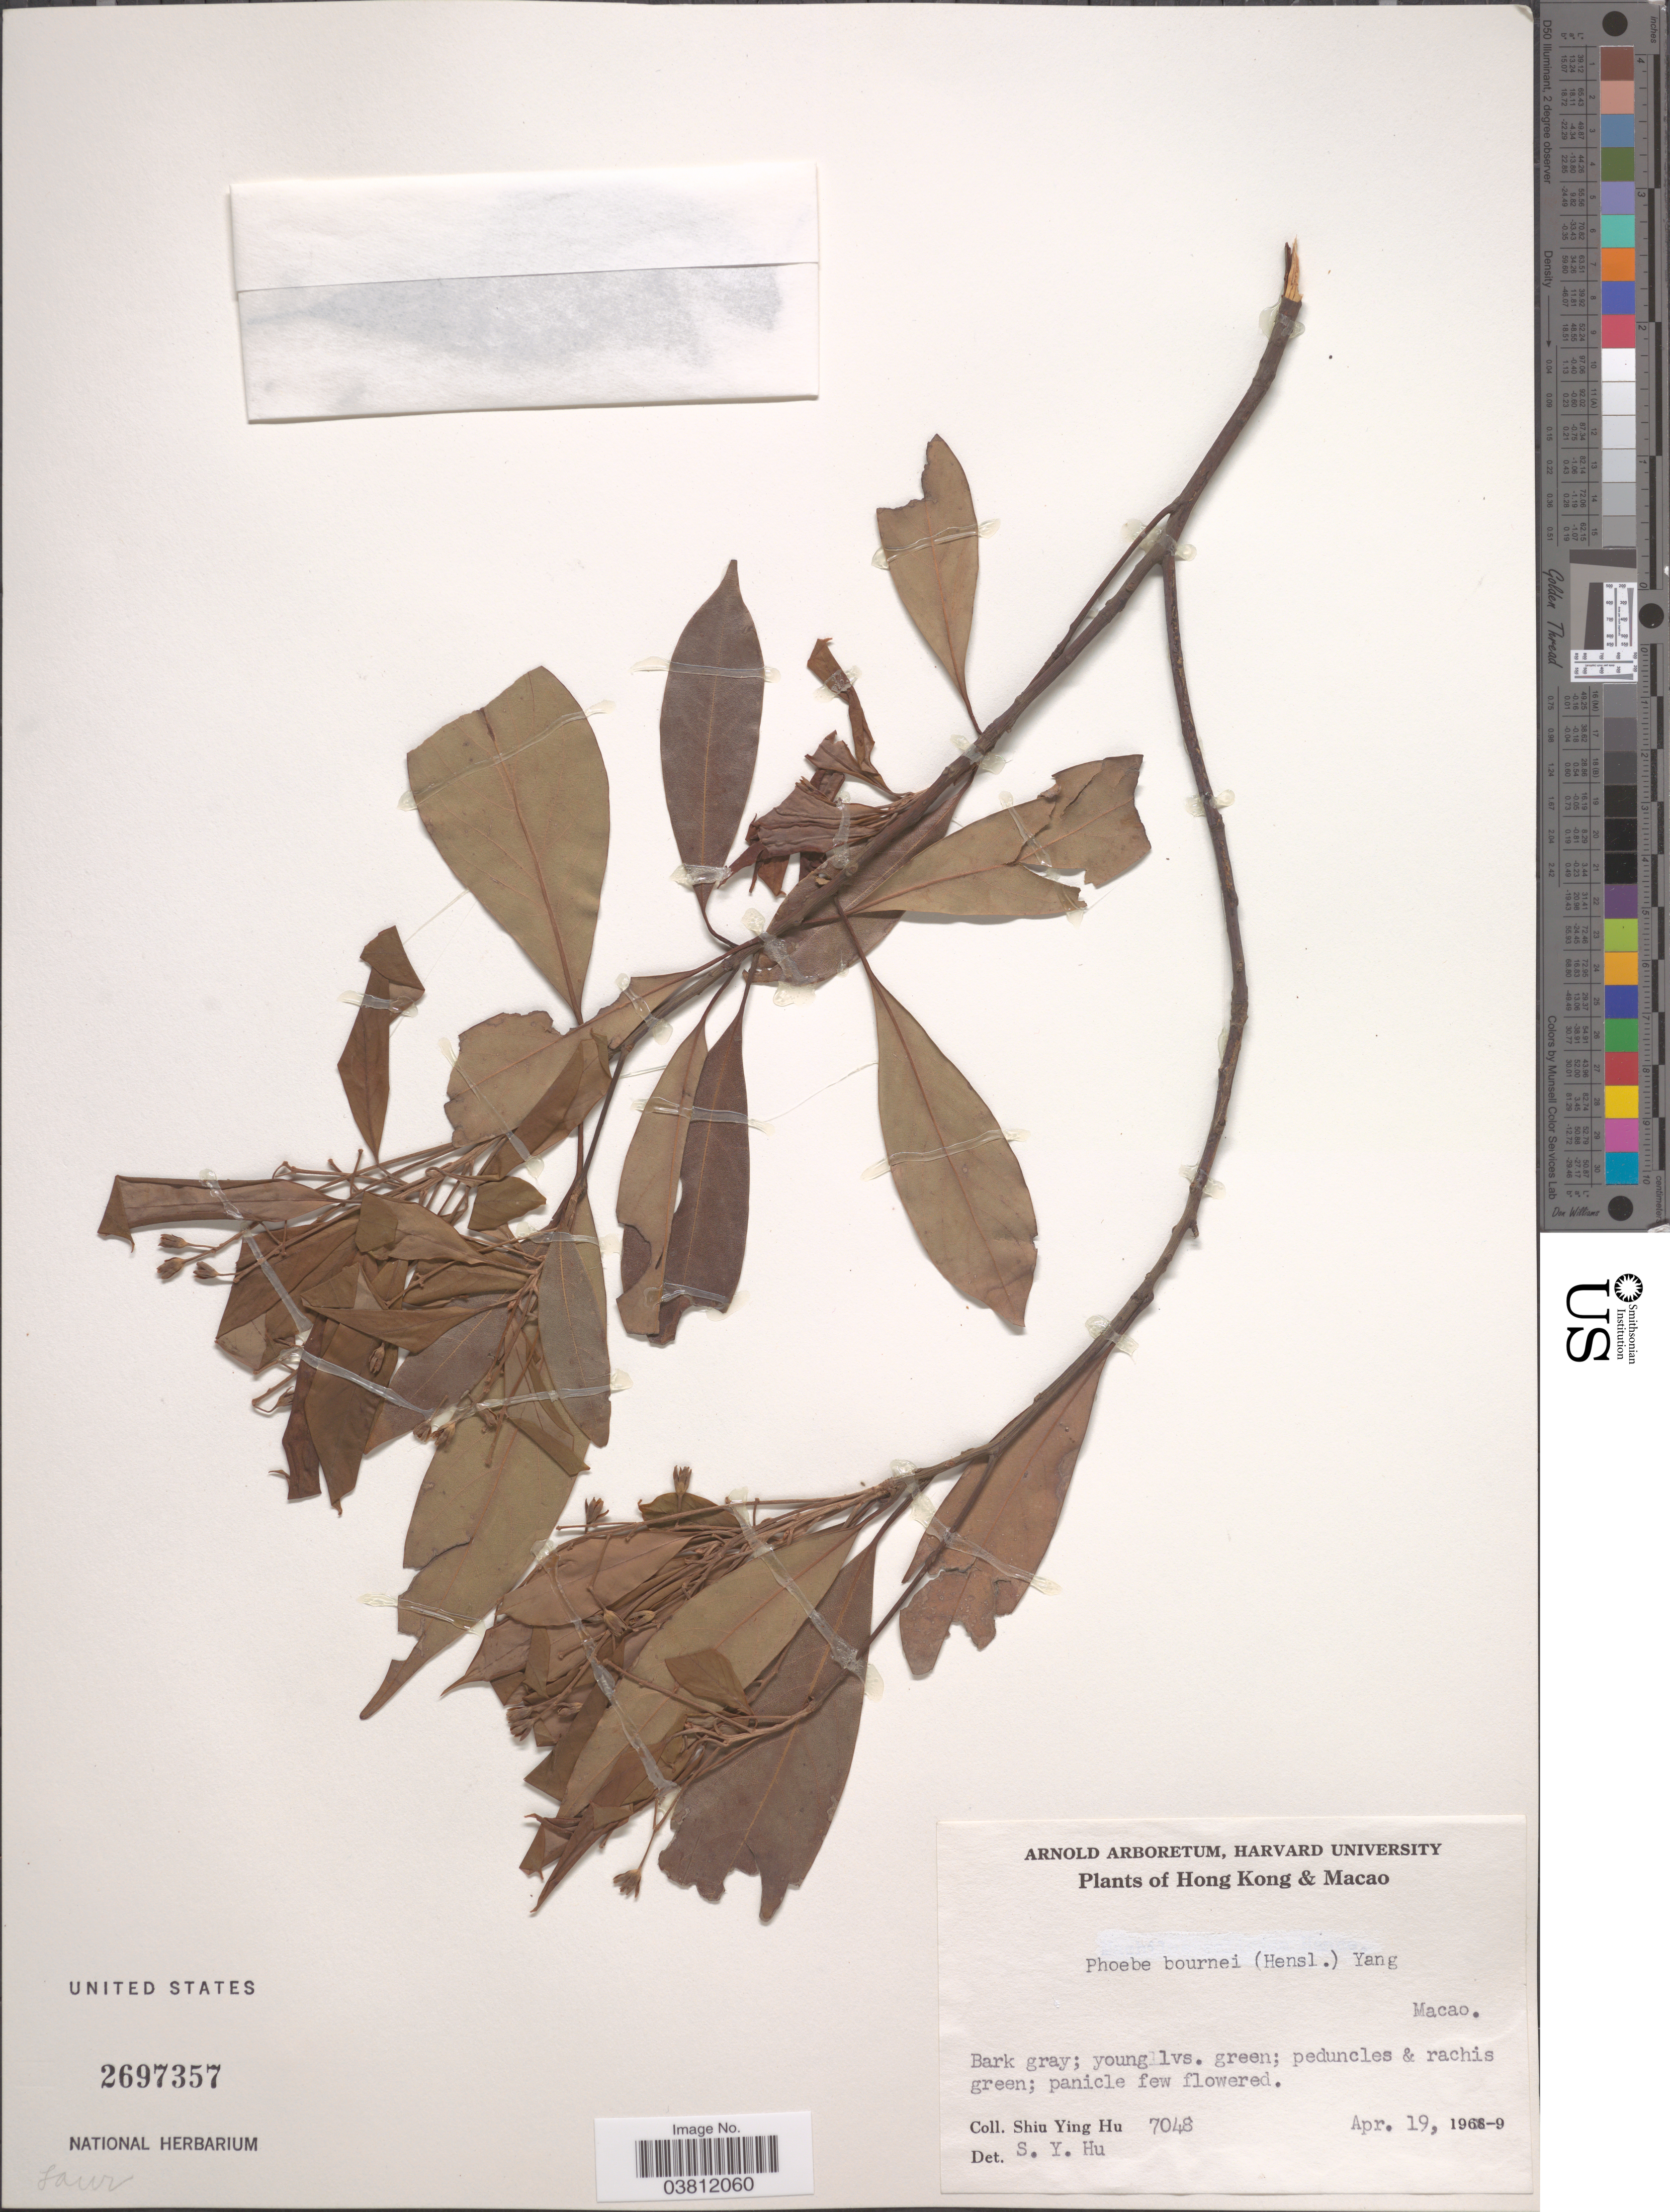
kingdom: Plantae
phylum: Tracheophyta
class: Magnoliopsida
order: Laurales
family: Lauraceae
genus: Phoebe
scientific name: Phoebe bournei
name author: (Hemsl.) Y.C. Yang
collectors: S. Y. Hu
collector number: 7048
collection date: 1909-04-19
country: China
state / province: Macau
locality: Macao.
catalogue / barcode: US 2697357